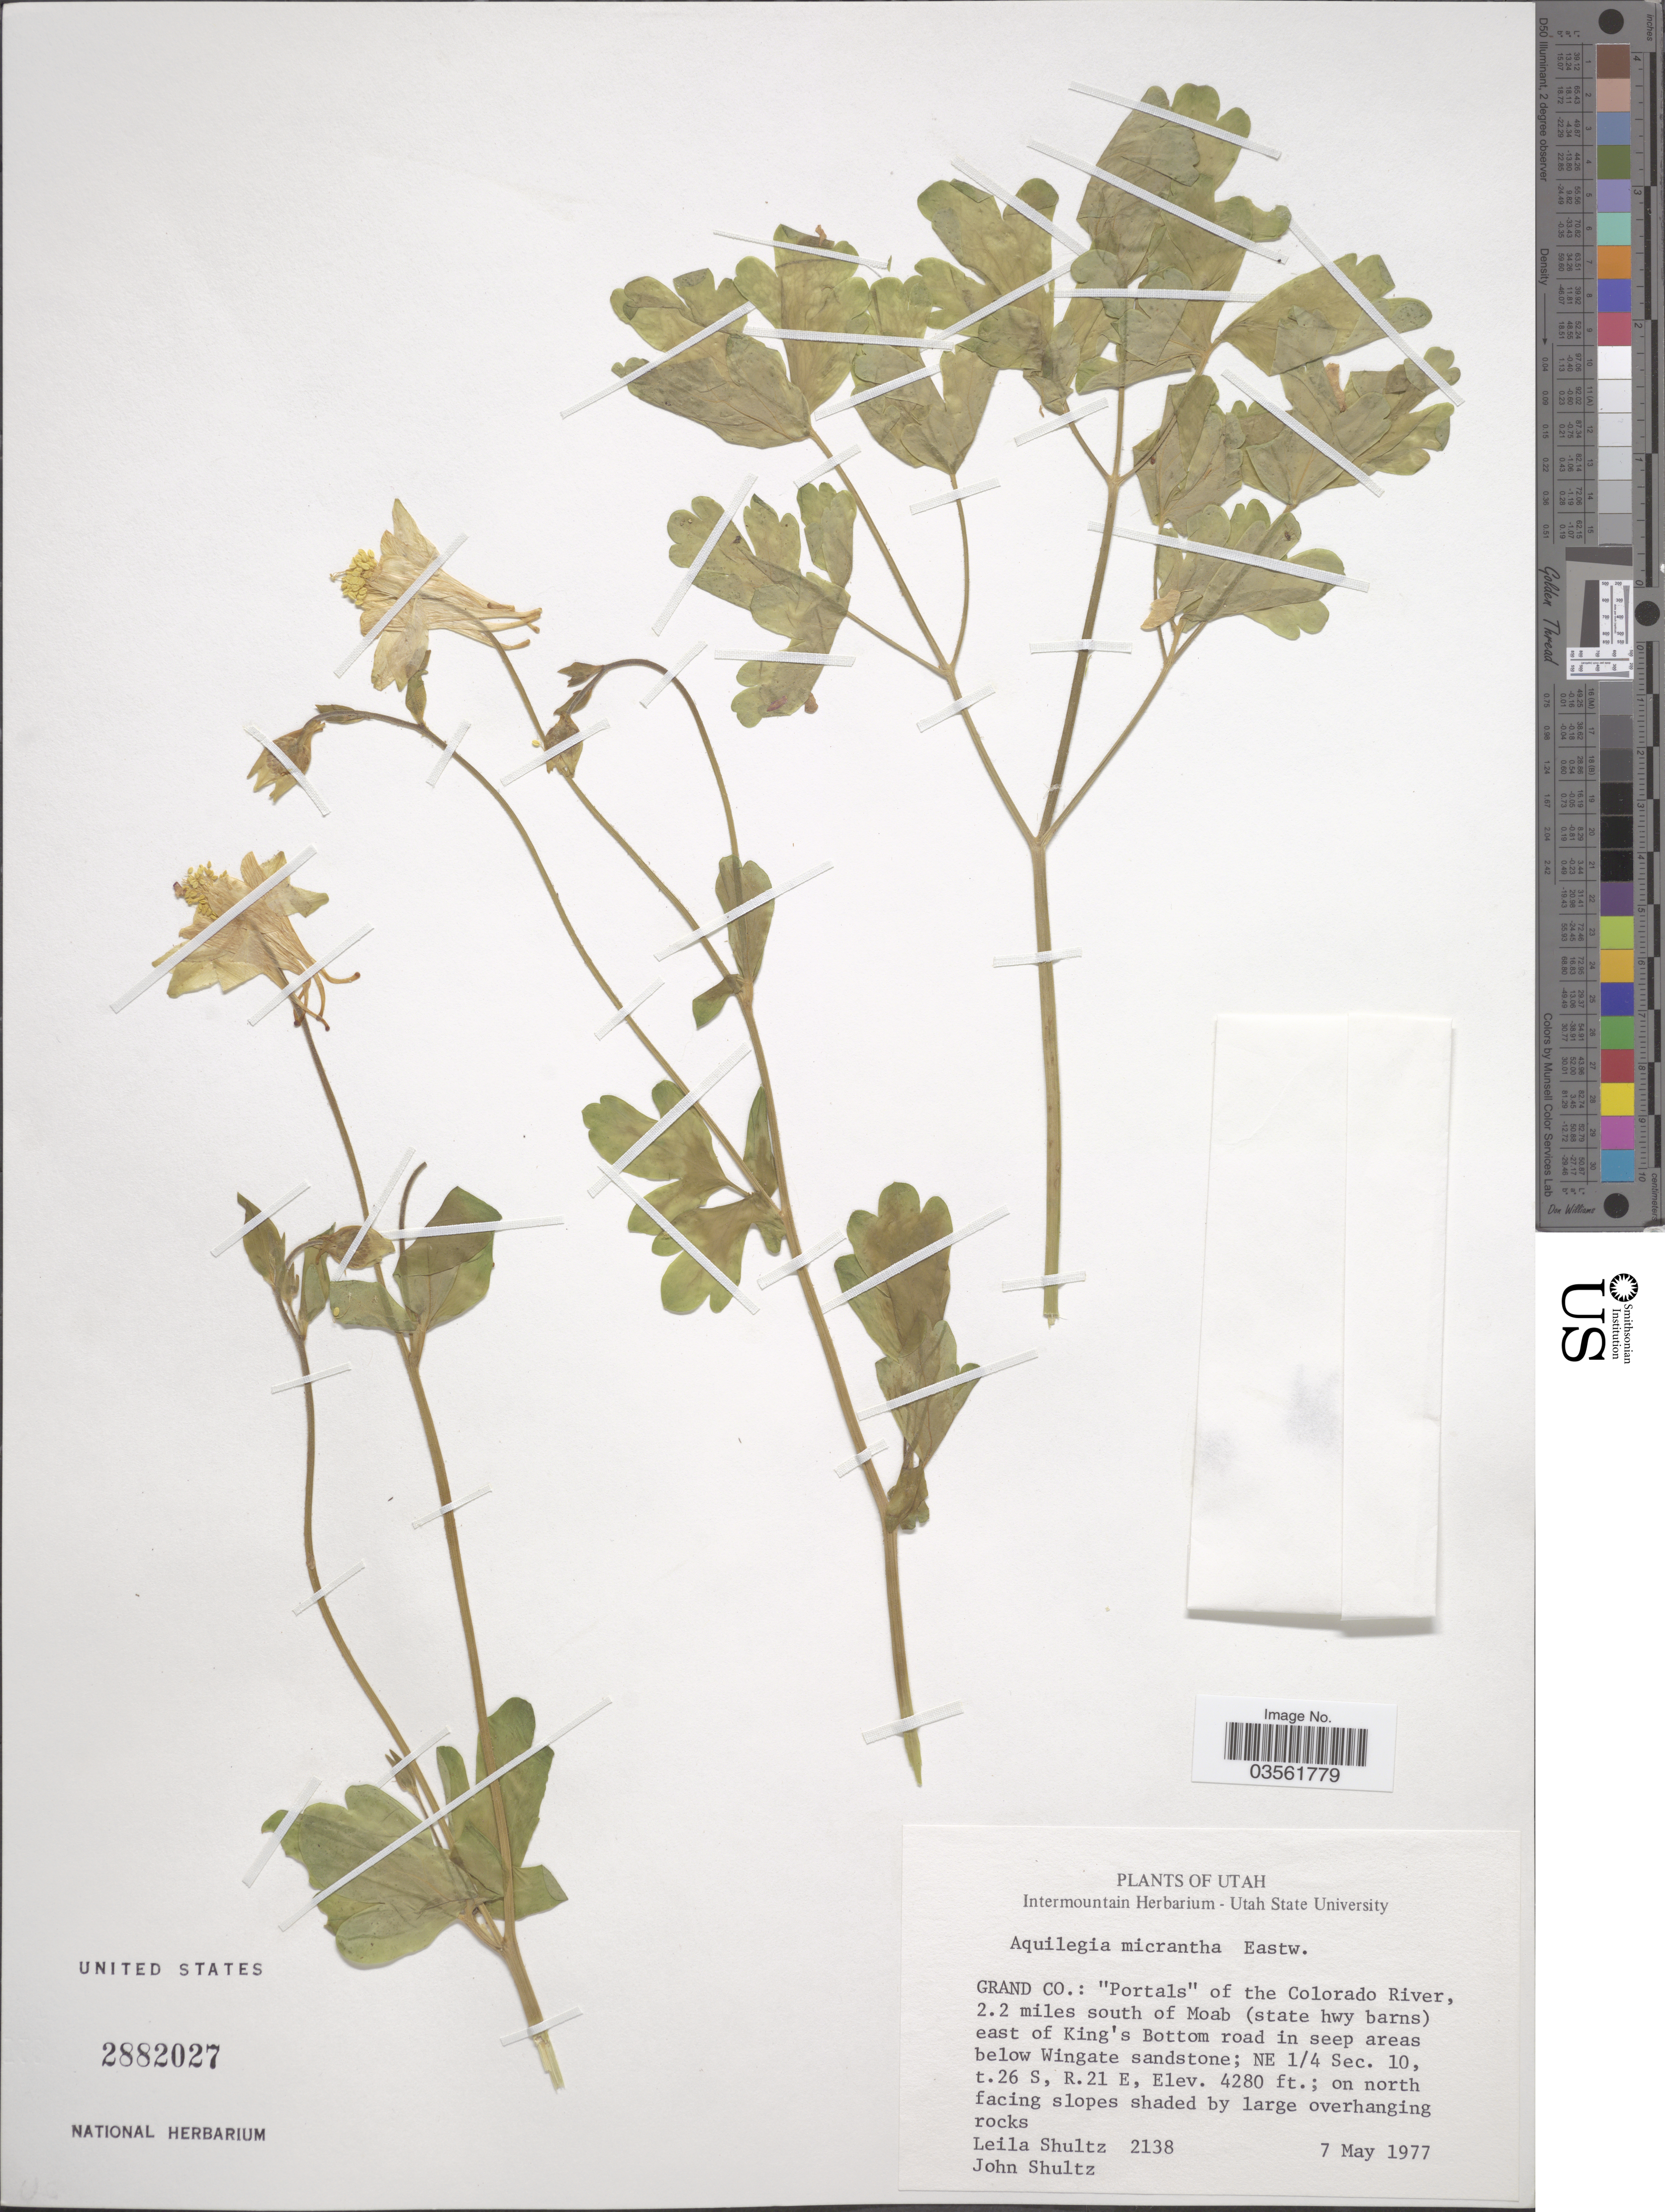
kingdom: Plantae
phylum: Tracheophyta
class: Magnoliopsida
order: Ranunculales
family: Ranunculaceae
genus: Aquilegia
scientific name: Aquilegia micrantha var. mancosana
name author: Eastw.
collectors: L. Schultz & J. Schultz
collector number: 2138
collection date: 1977-05-07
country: United States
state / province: Utah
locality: Grand Co.: "Portals" of the Colorado River, 2.2 miles south of Moab (state hwy barns) east of King's Bottom road in seep areas below Wingate sandstone; NE ¼ Sec. 10, t.26 S, R.21 E.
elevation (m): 1305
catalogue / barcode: US 2882027